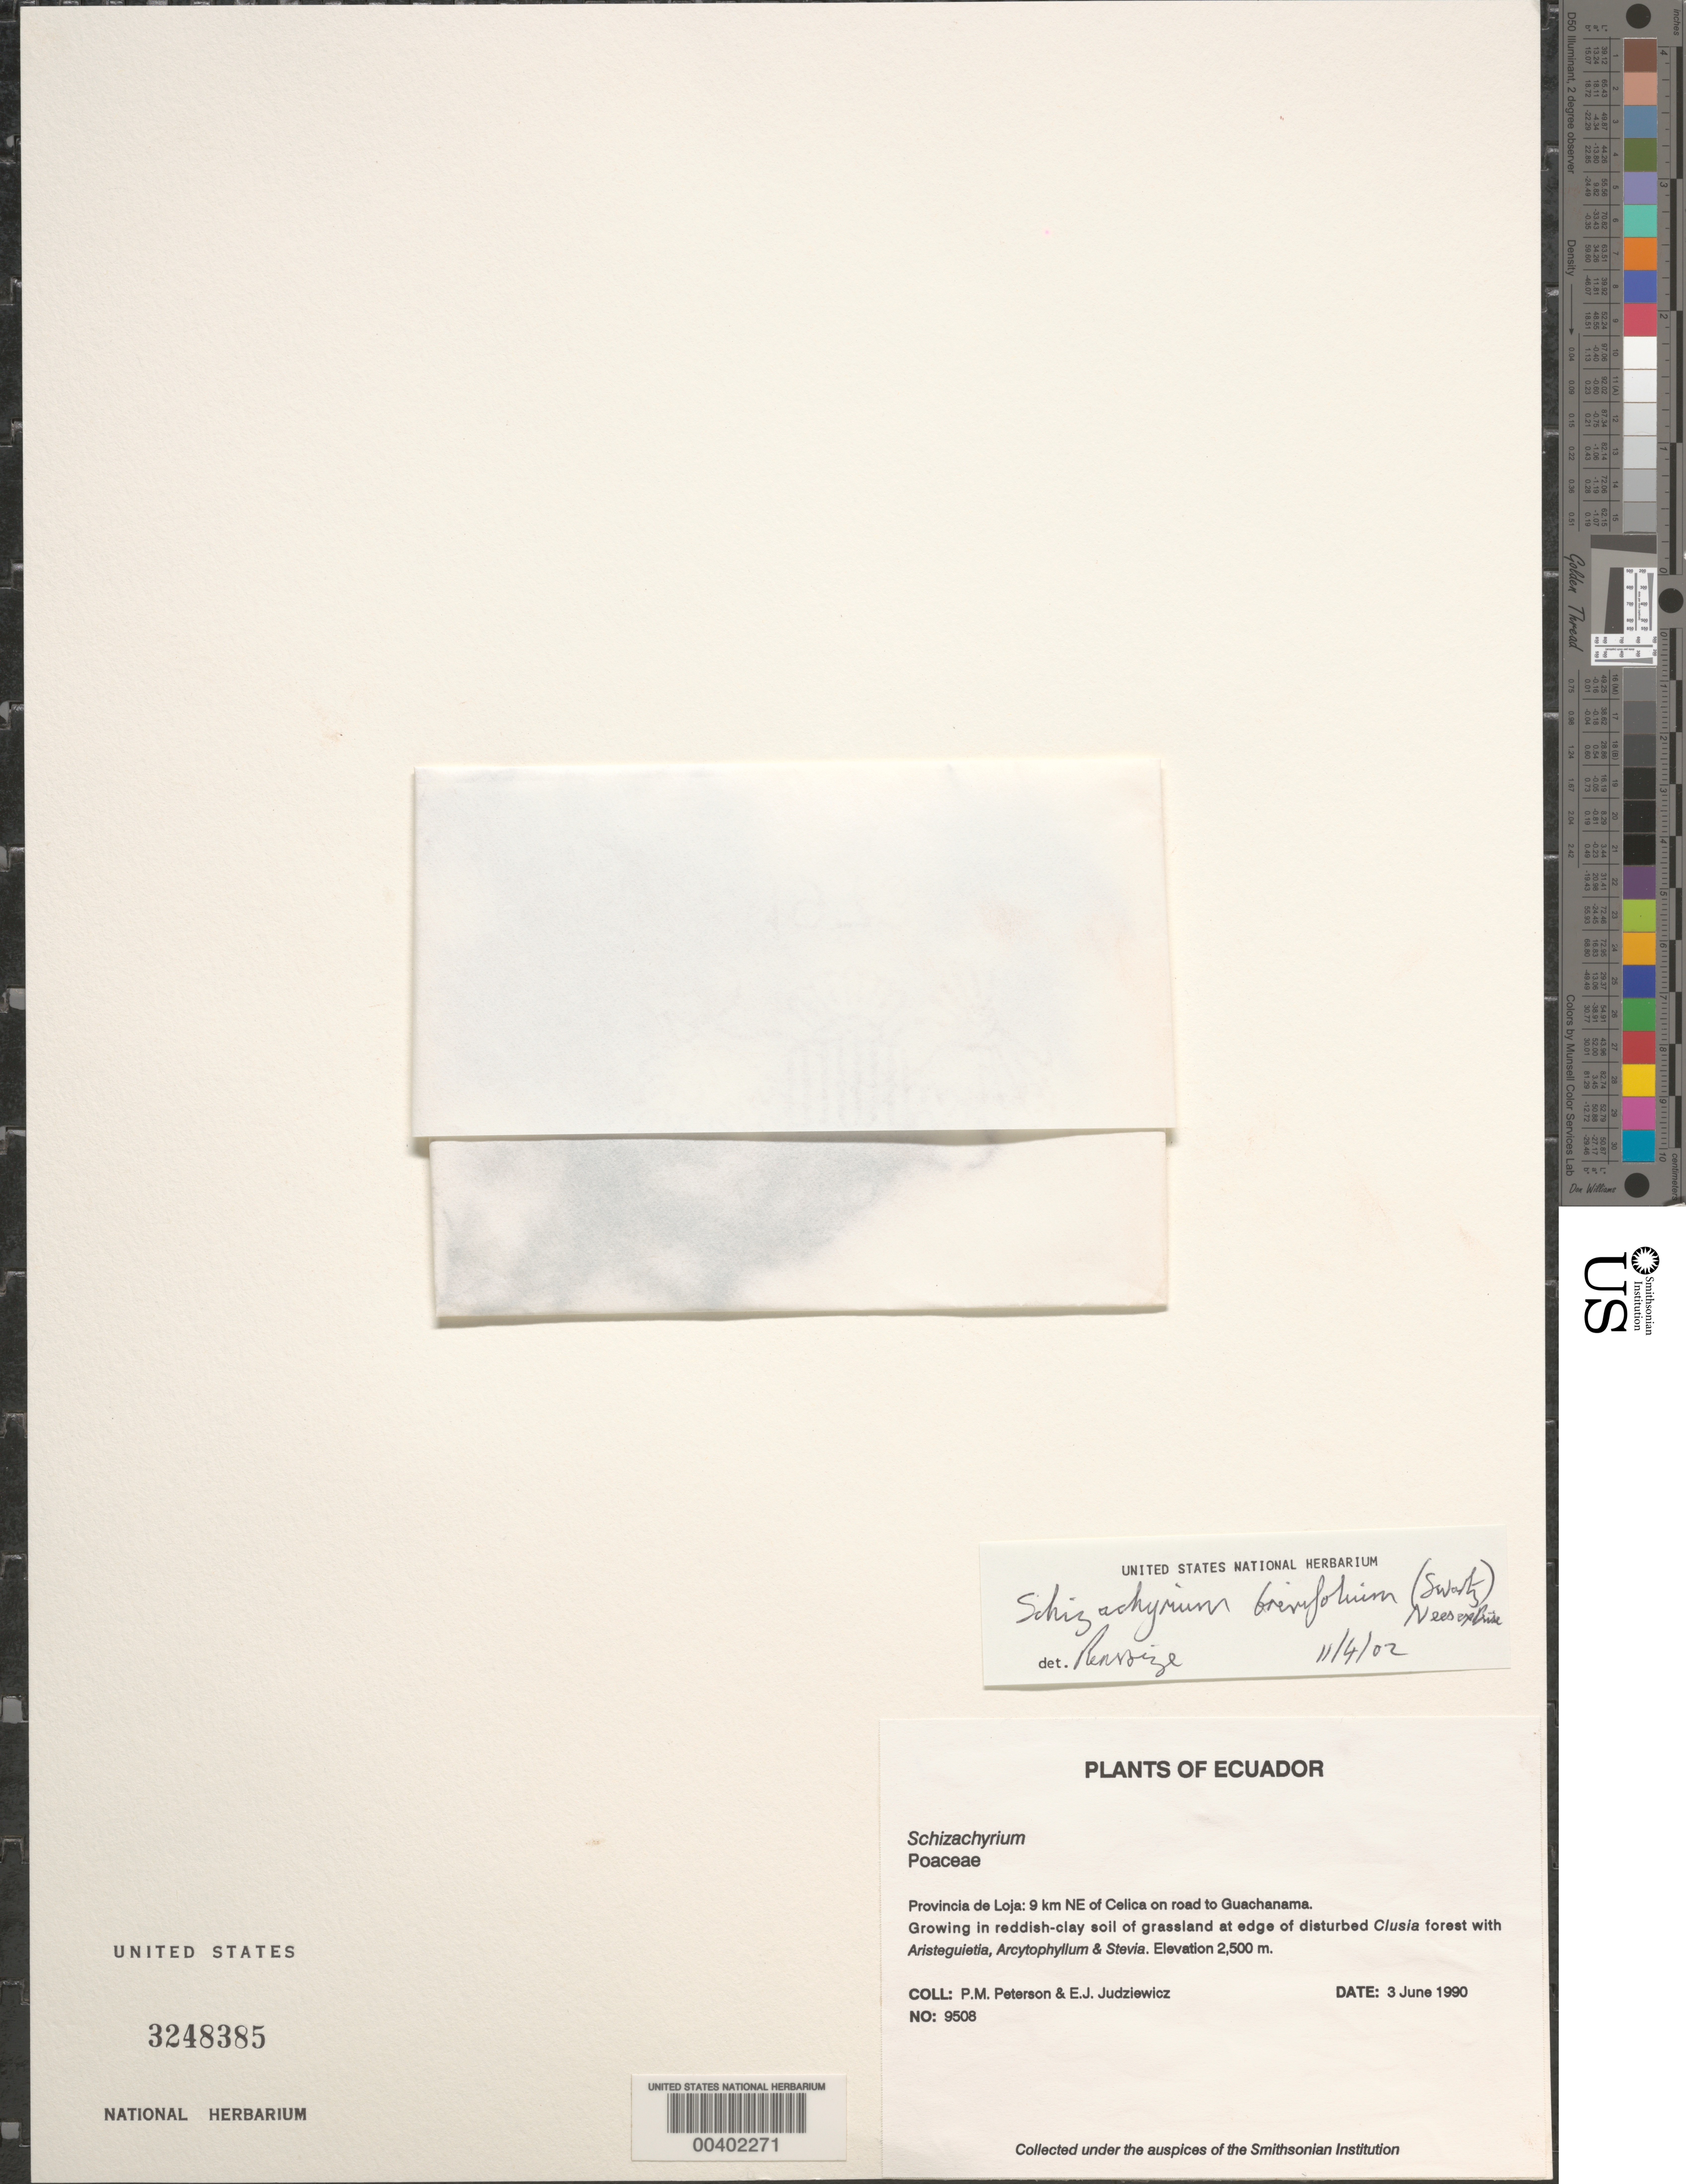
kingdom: Plantae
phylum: Tracheophyta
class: Liliopsida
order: Poales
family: Poaceae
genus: Schizachyrium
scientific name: Schizachyrium brevifolium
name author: (Sw.) Nees ex Büse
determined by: Renvoize, S. A.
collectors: P. M. Peterson & E. J. Judziewicz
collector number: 09508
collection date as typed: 03 Jun 1990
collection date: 1990-06-03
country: Ecuador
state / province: Loja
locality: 9 km NE of Celica on road to Guachanama.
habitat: Growing in reddish-clay soil of grassland at edge of disturbed Clusia forest with Aristeguietia, Arcytophyllum & Stevia.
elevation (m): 2500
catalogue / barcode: US 3248385